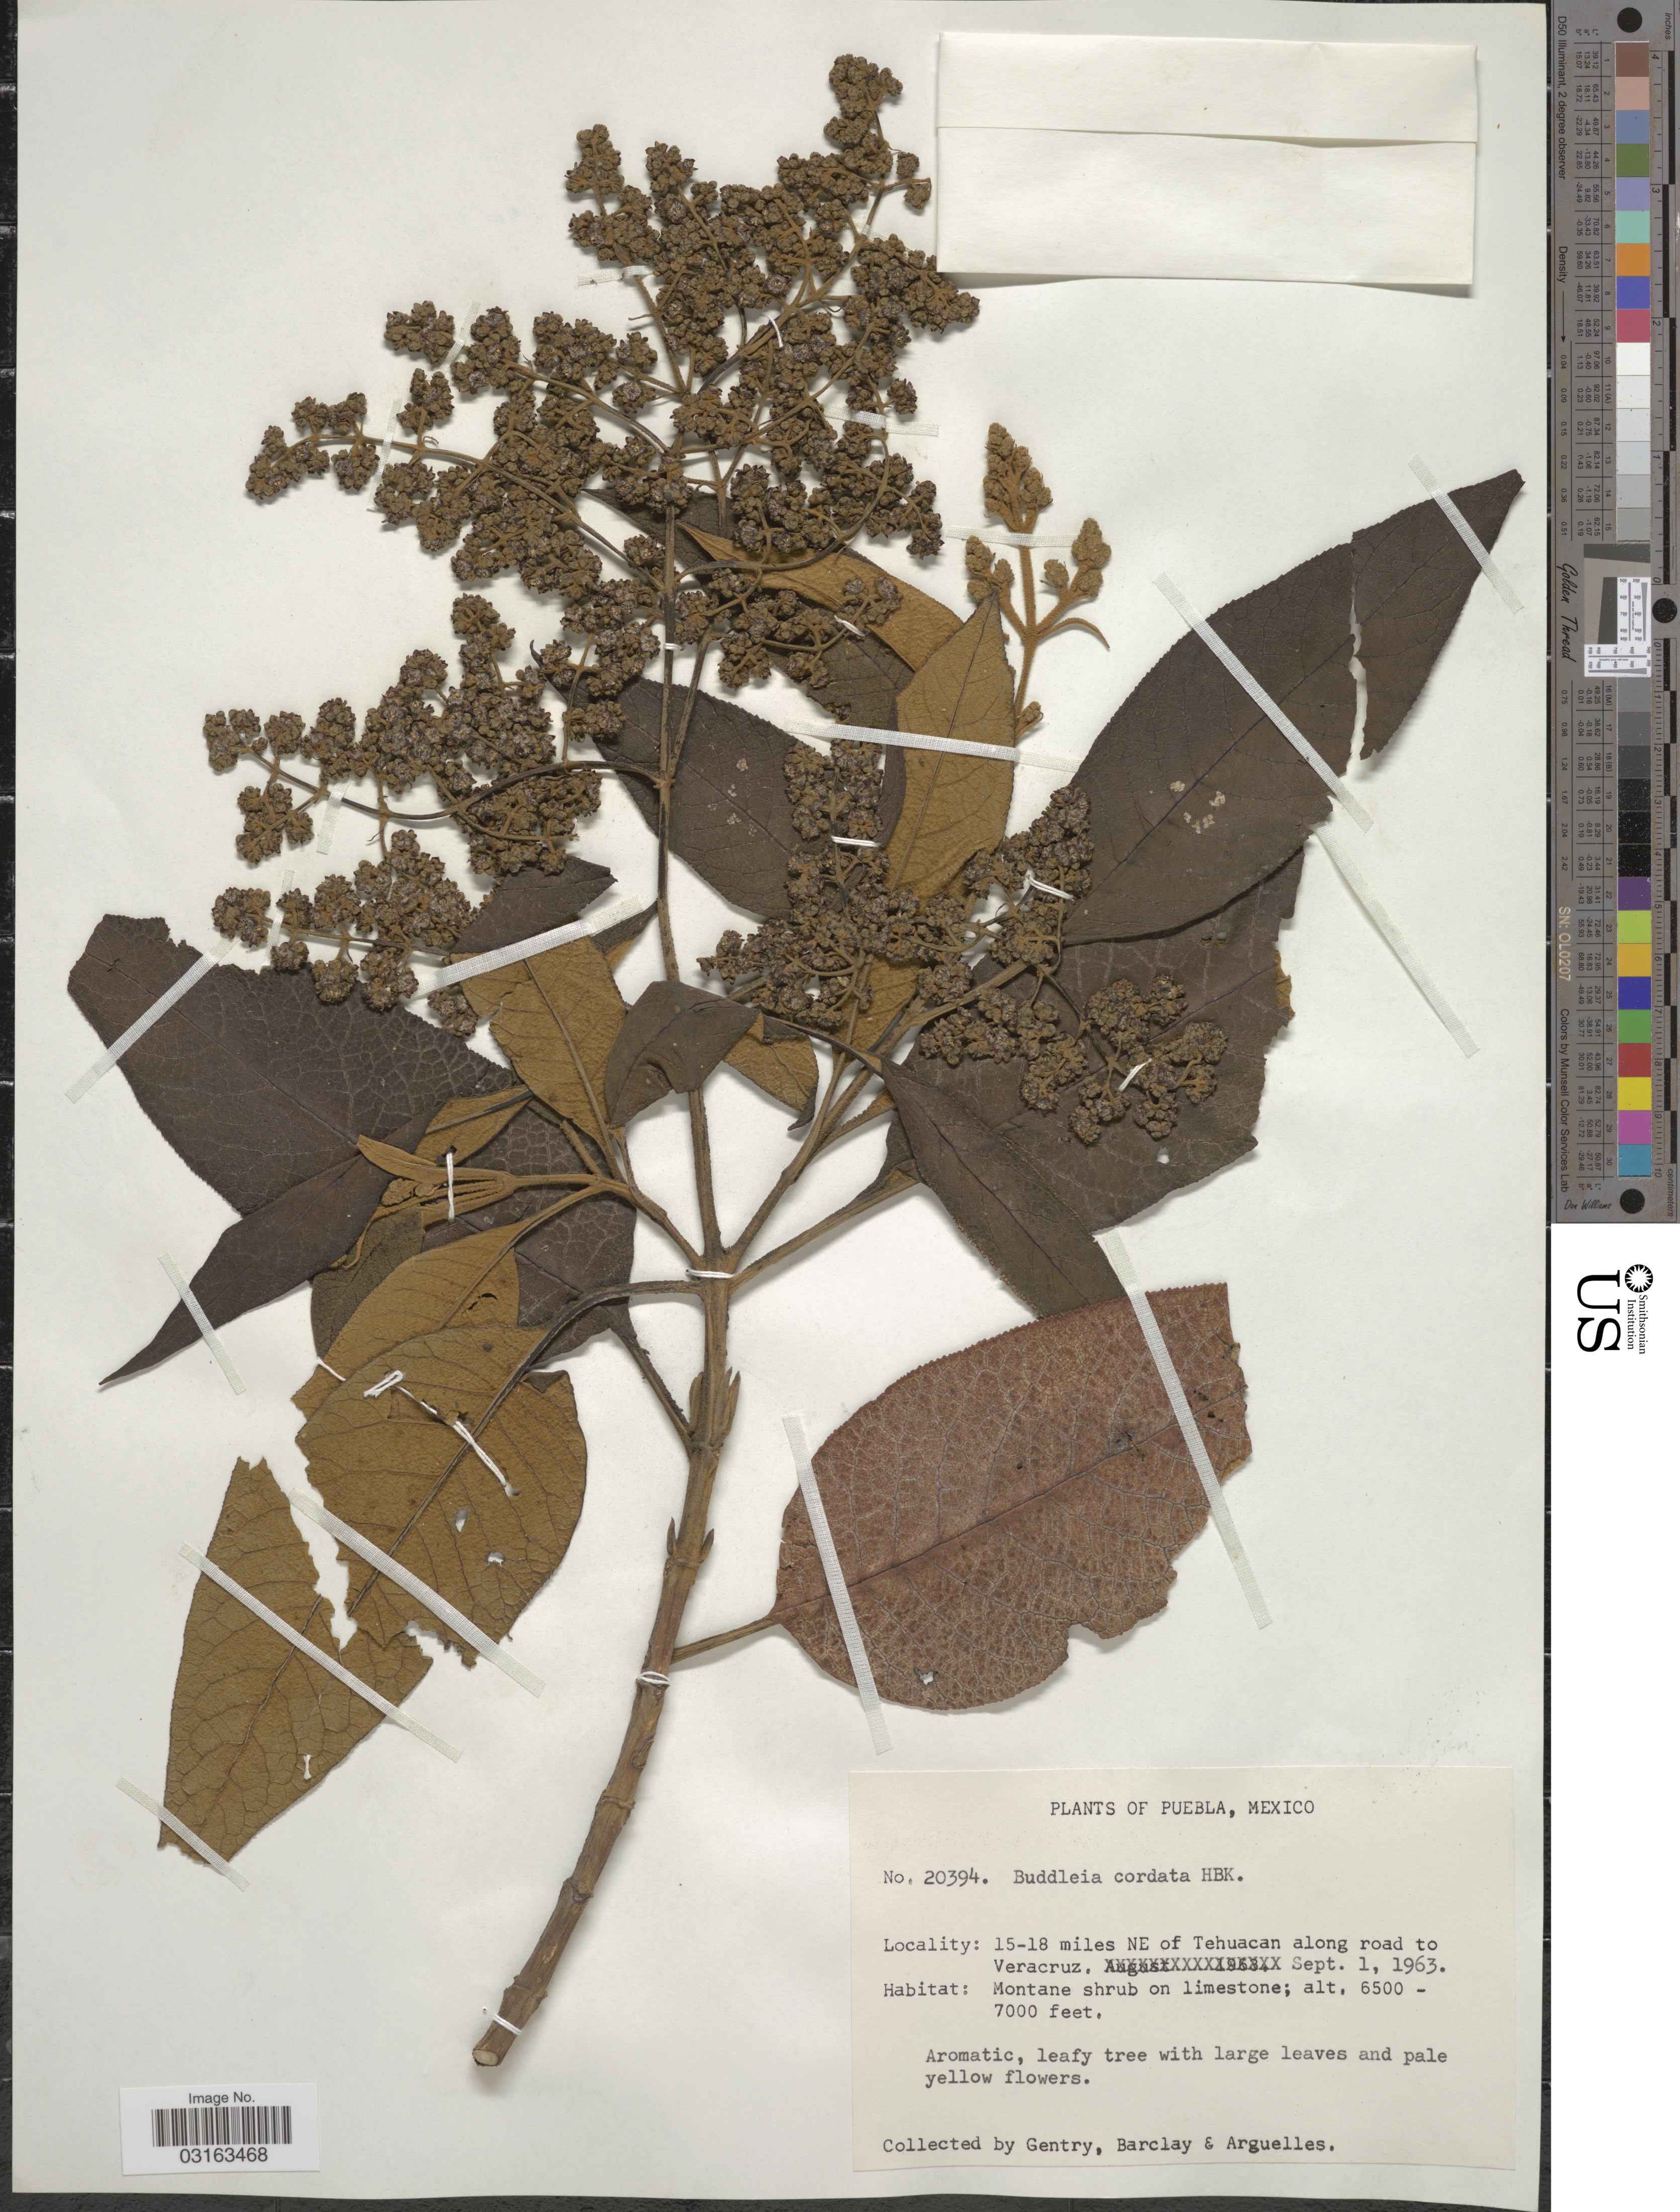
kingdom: Plantae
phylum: Tracheophyta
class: Magnoliopsida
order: Lamiales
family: Scrophulariaceae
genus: Buddleja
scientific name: Buddleja cordata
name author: Kunth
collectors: Gentry, --, -- Barclay & Arguelles, --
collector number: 20394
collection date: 1963-09-01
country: Mexico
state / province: Puebla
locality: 15-18 miles NE of Tehuacan along road to Veracruz.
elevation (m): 1981